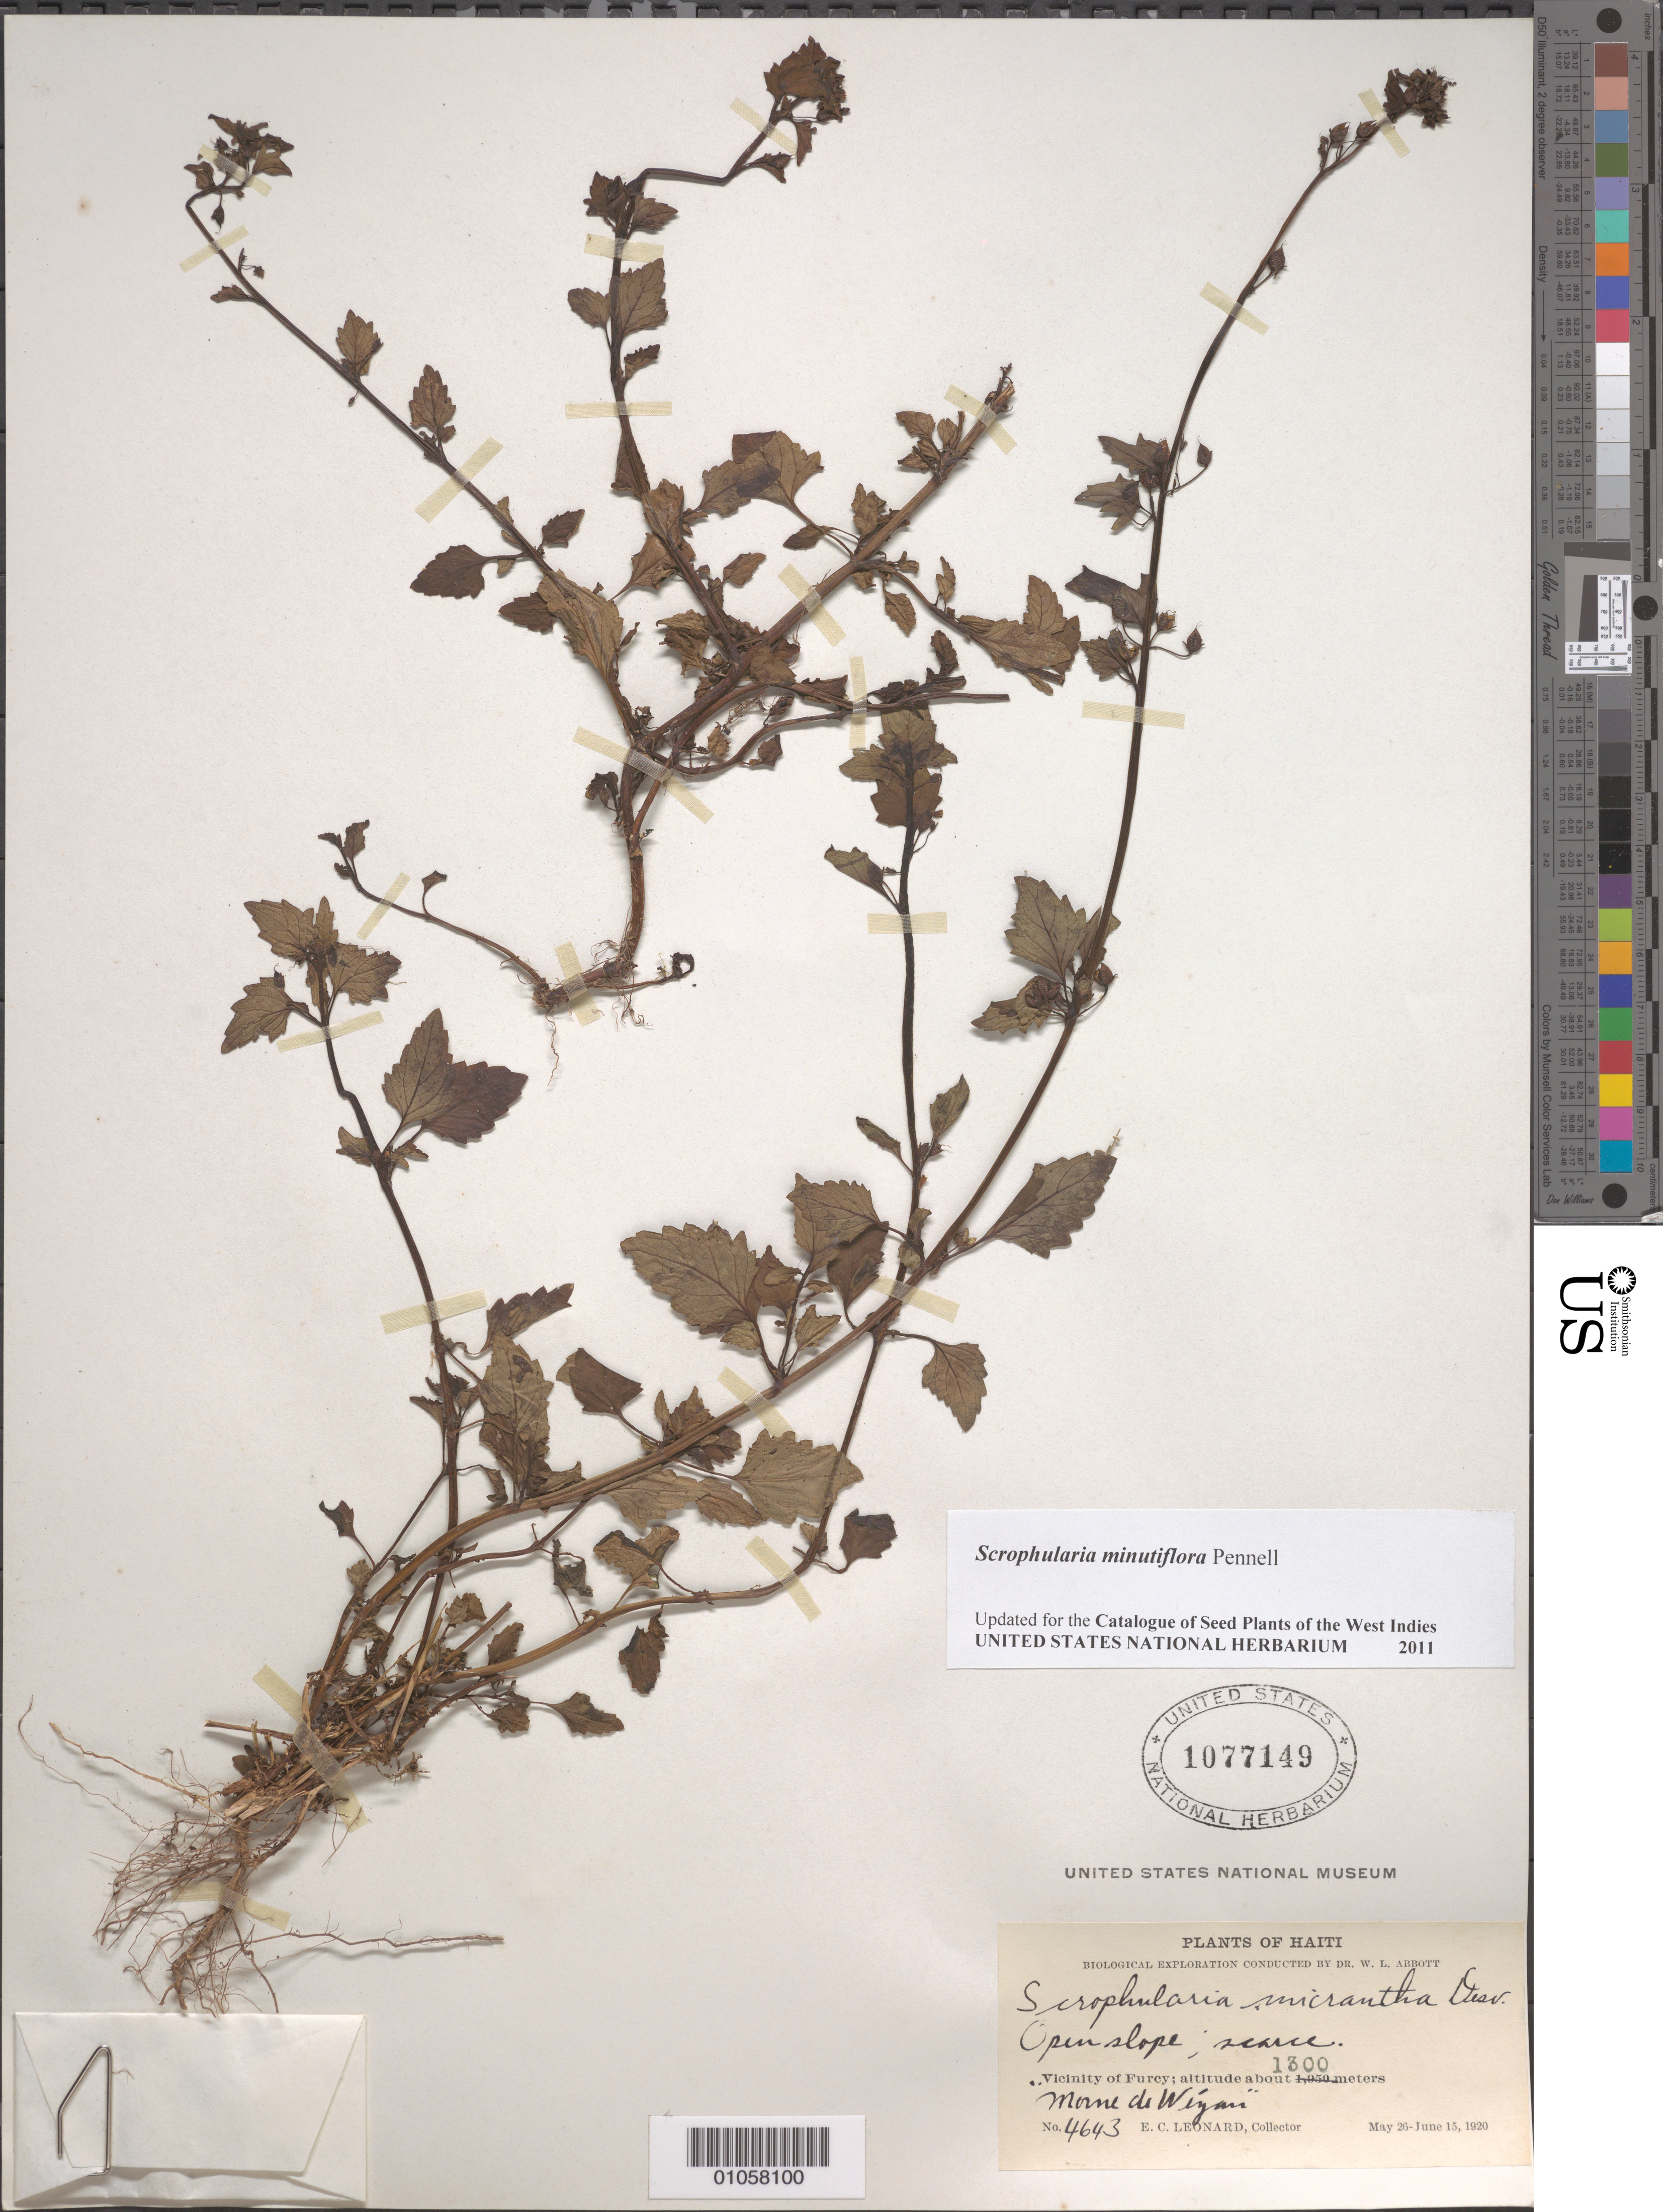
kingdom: Plantae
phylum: Tracheophyta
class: Magnoliopsida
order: Lamiales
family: Scrophulariaceae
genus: Scrophularia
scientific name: Scrophularia minutiflora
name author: Pennell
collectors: E. C. Leonard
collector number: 4643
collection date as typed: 26 May 1920 to 15 Jun 1920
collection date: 1920-05-26/1920-06-15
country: Haiti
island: Hispaniola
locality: Furey vicinity, Morne de Wézan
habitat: Open slope; scarce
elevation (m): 1300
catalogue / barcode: US 1077149